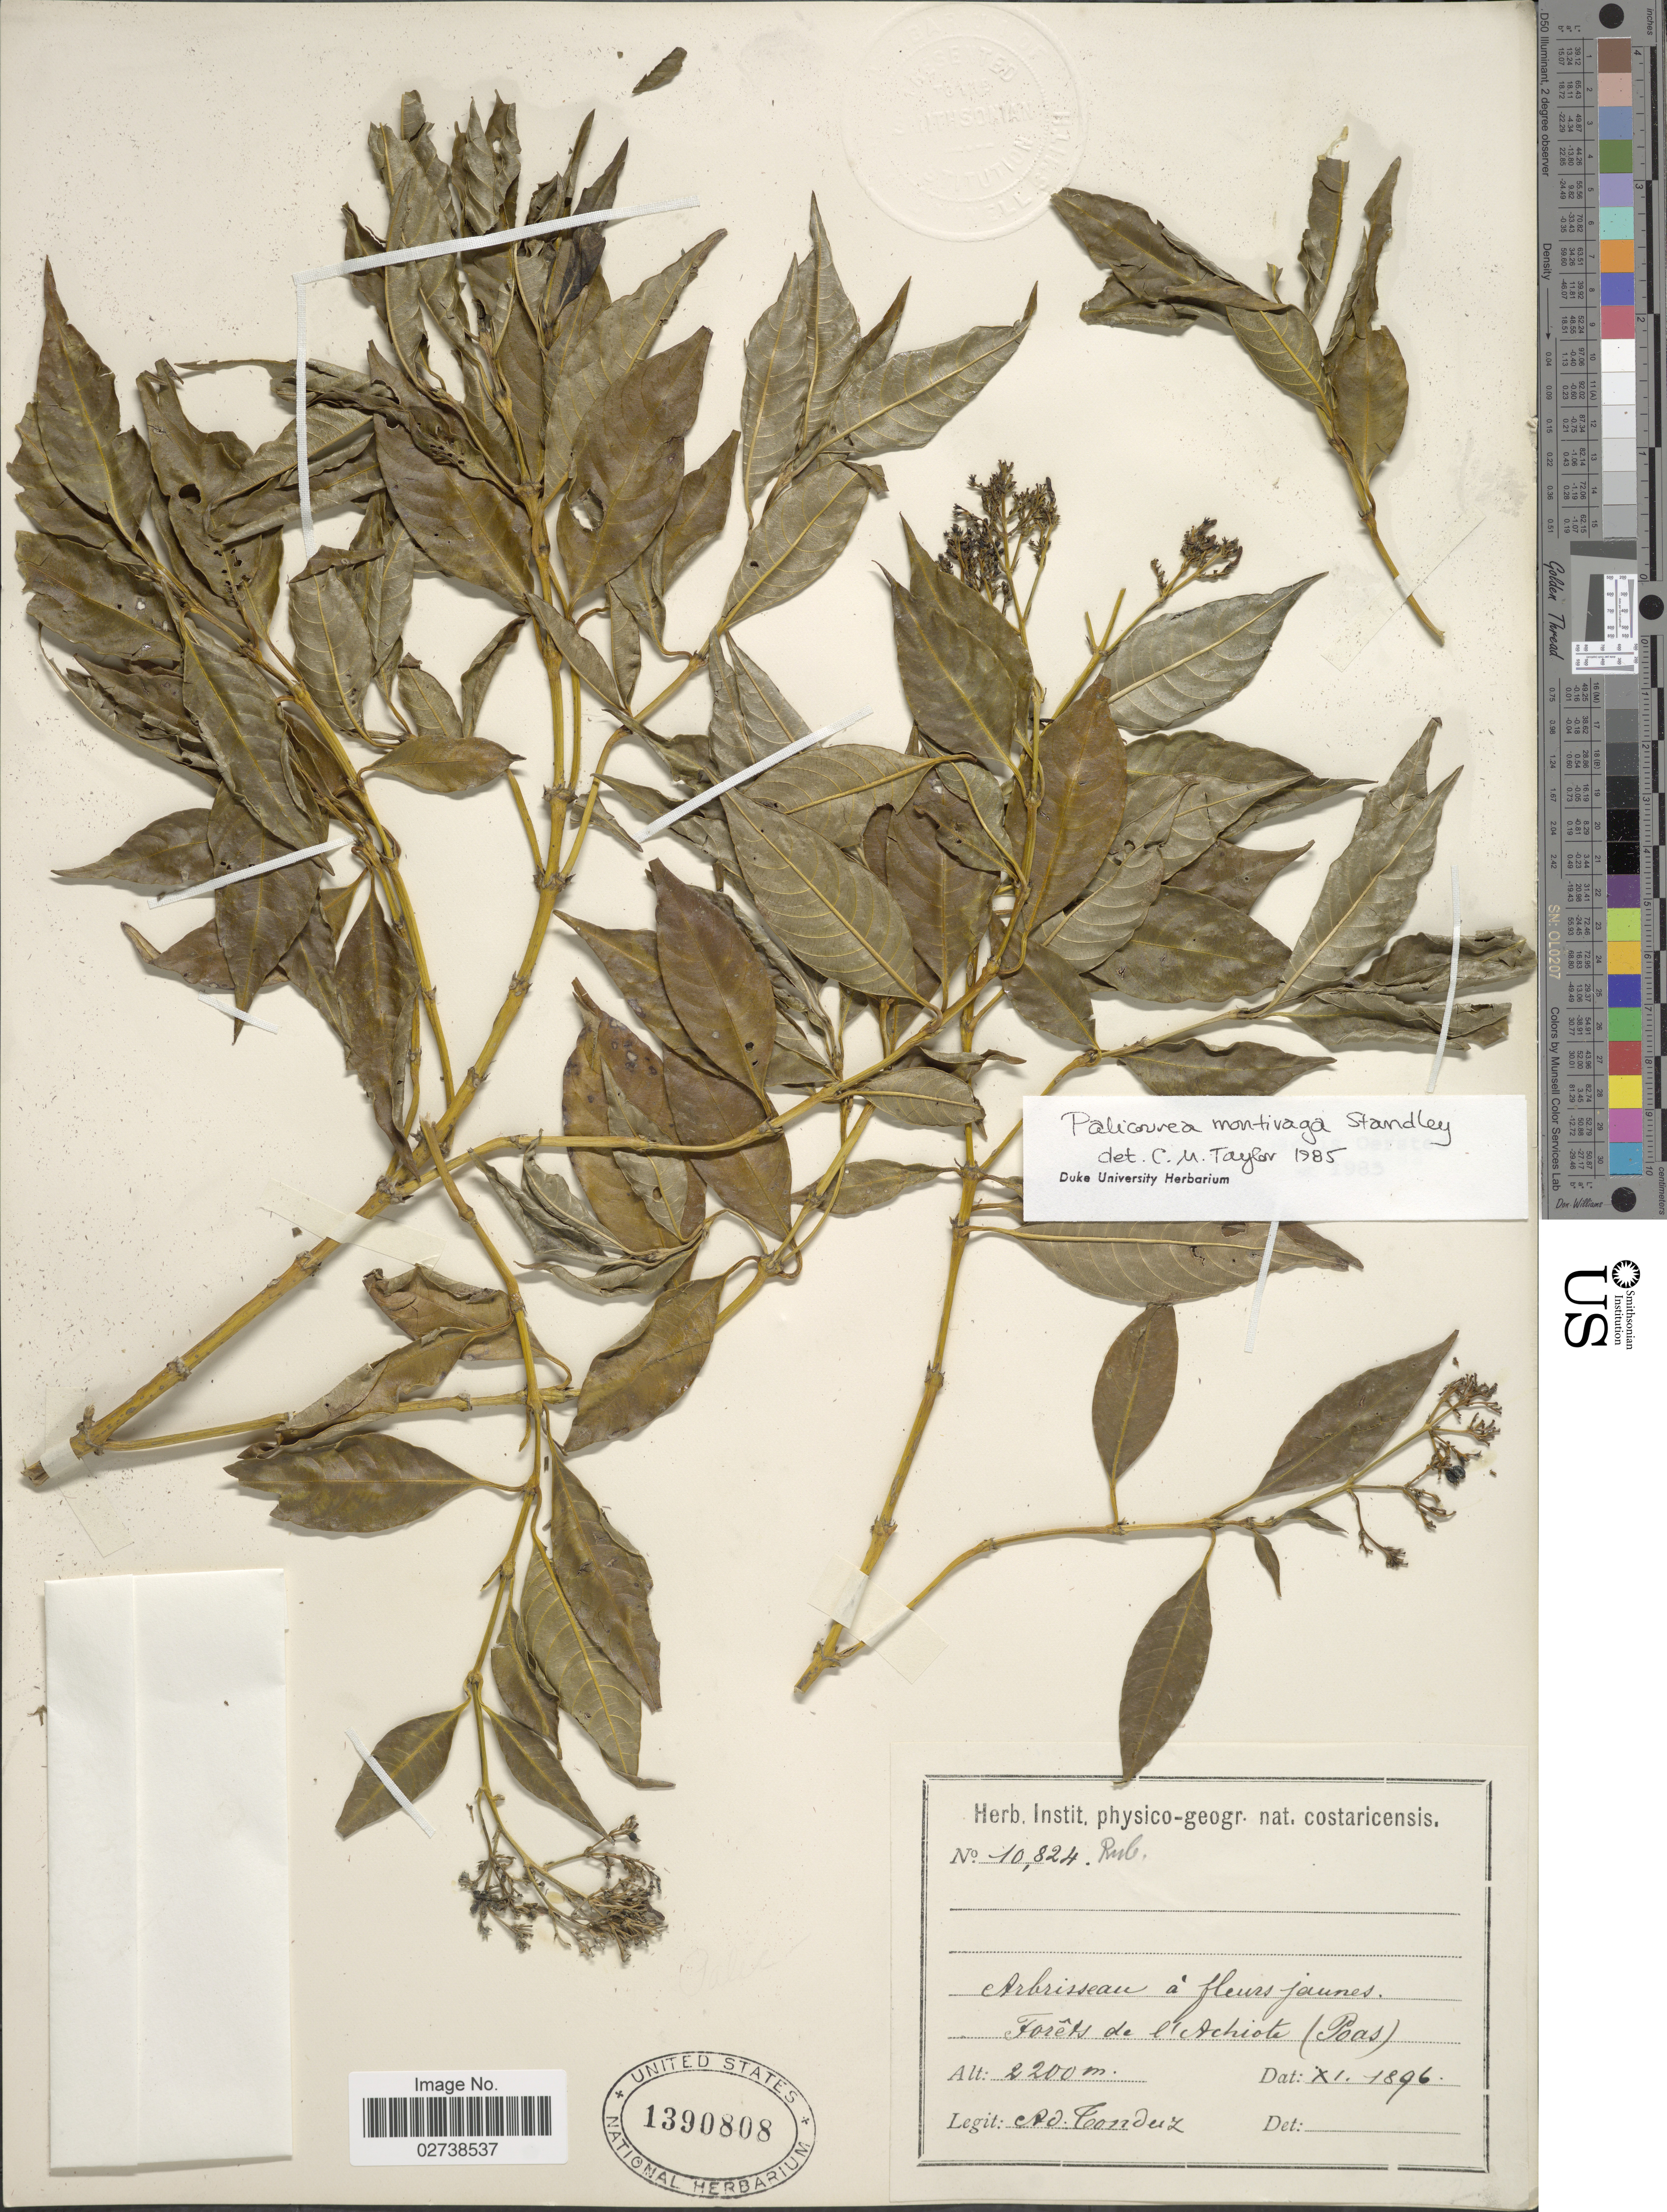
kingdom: Plantae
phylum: Tracheophyta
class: Magnoliopsida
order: Gentianales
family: Rubiaceae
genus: Palicourea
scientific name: Palicourea montivaga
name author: Standl.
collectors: A. Tonduz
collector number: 10824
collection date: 1896-11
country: Costa Rica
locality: Forêts de l'Achiote (Poas)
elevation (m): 2200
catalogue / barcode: US 1390808